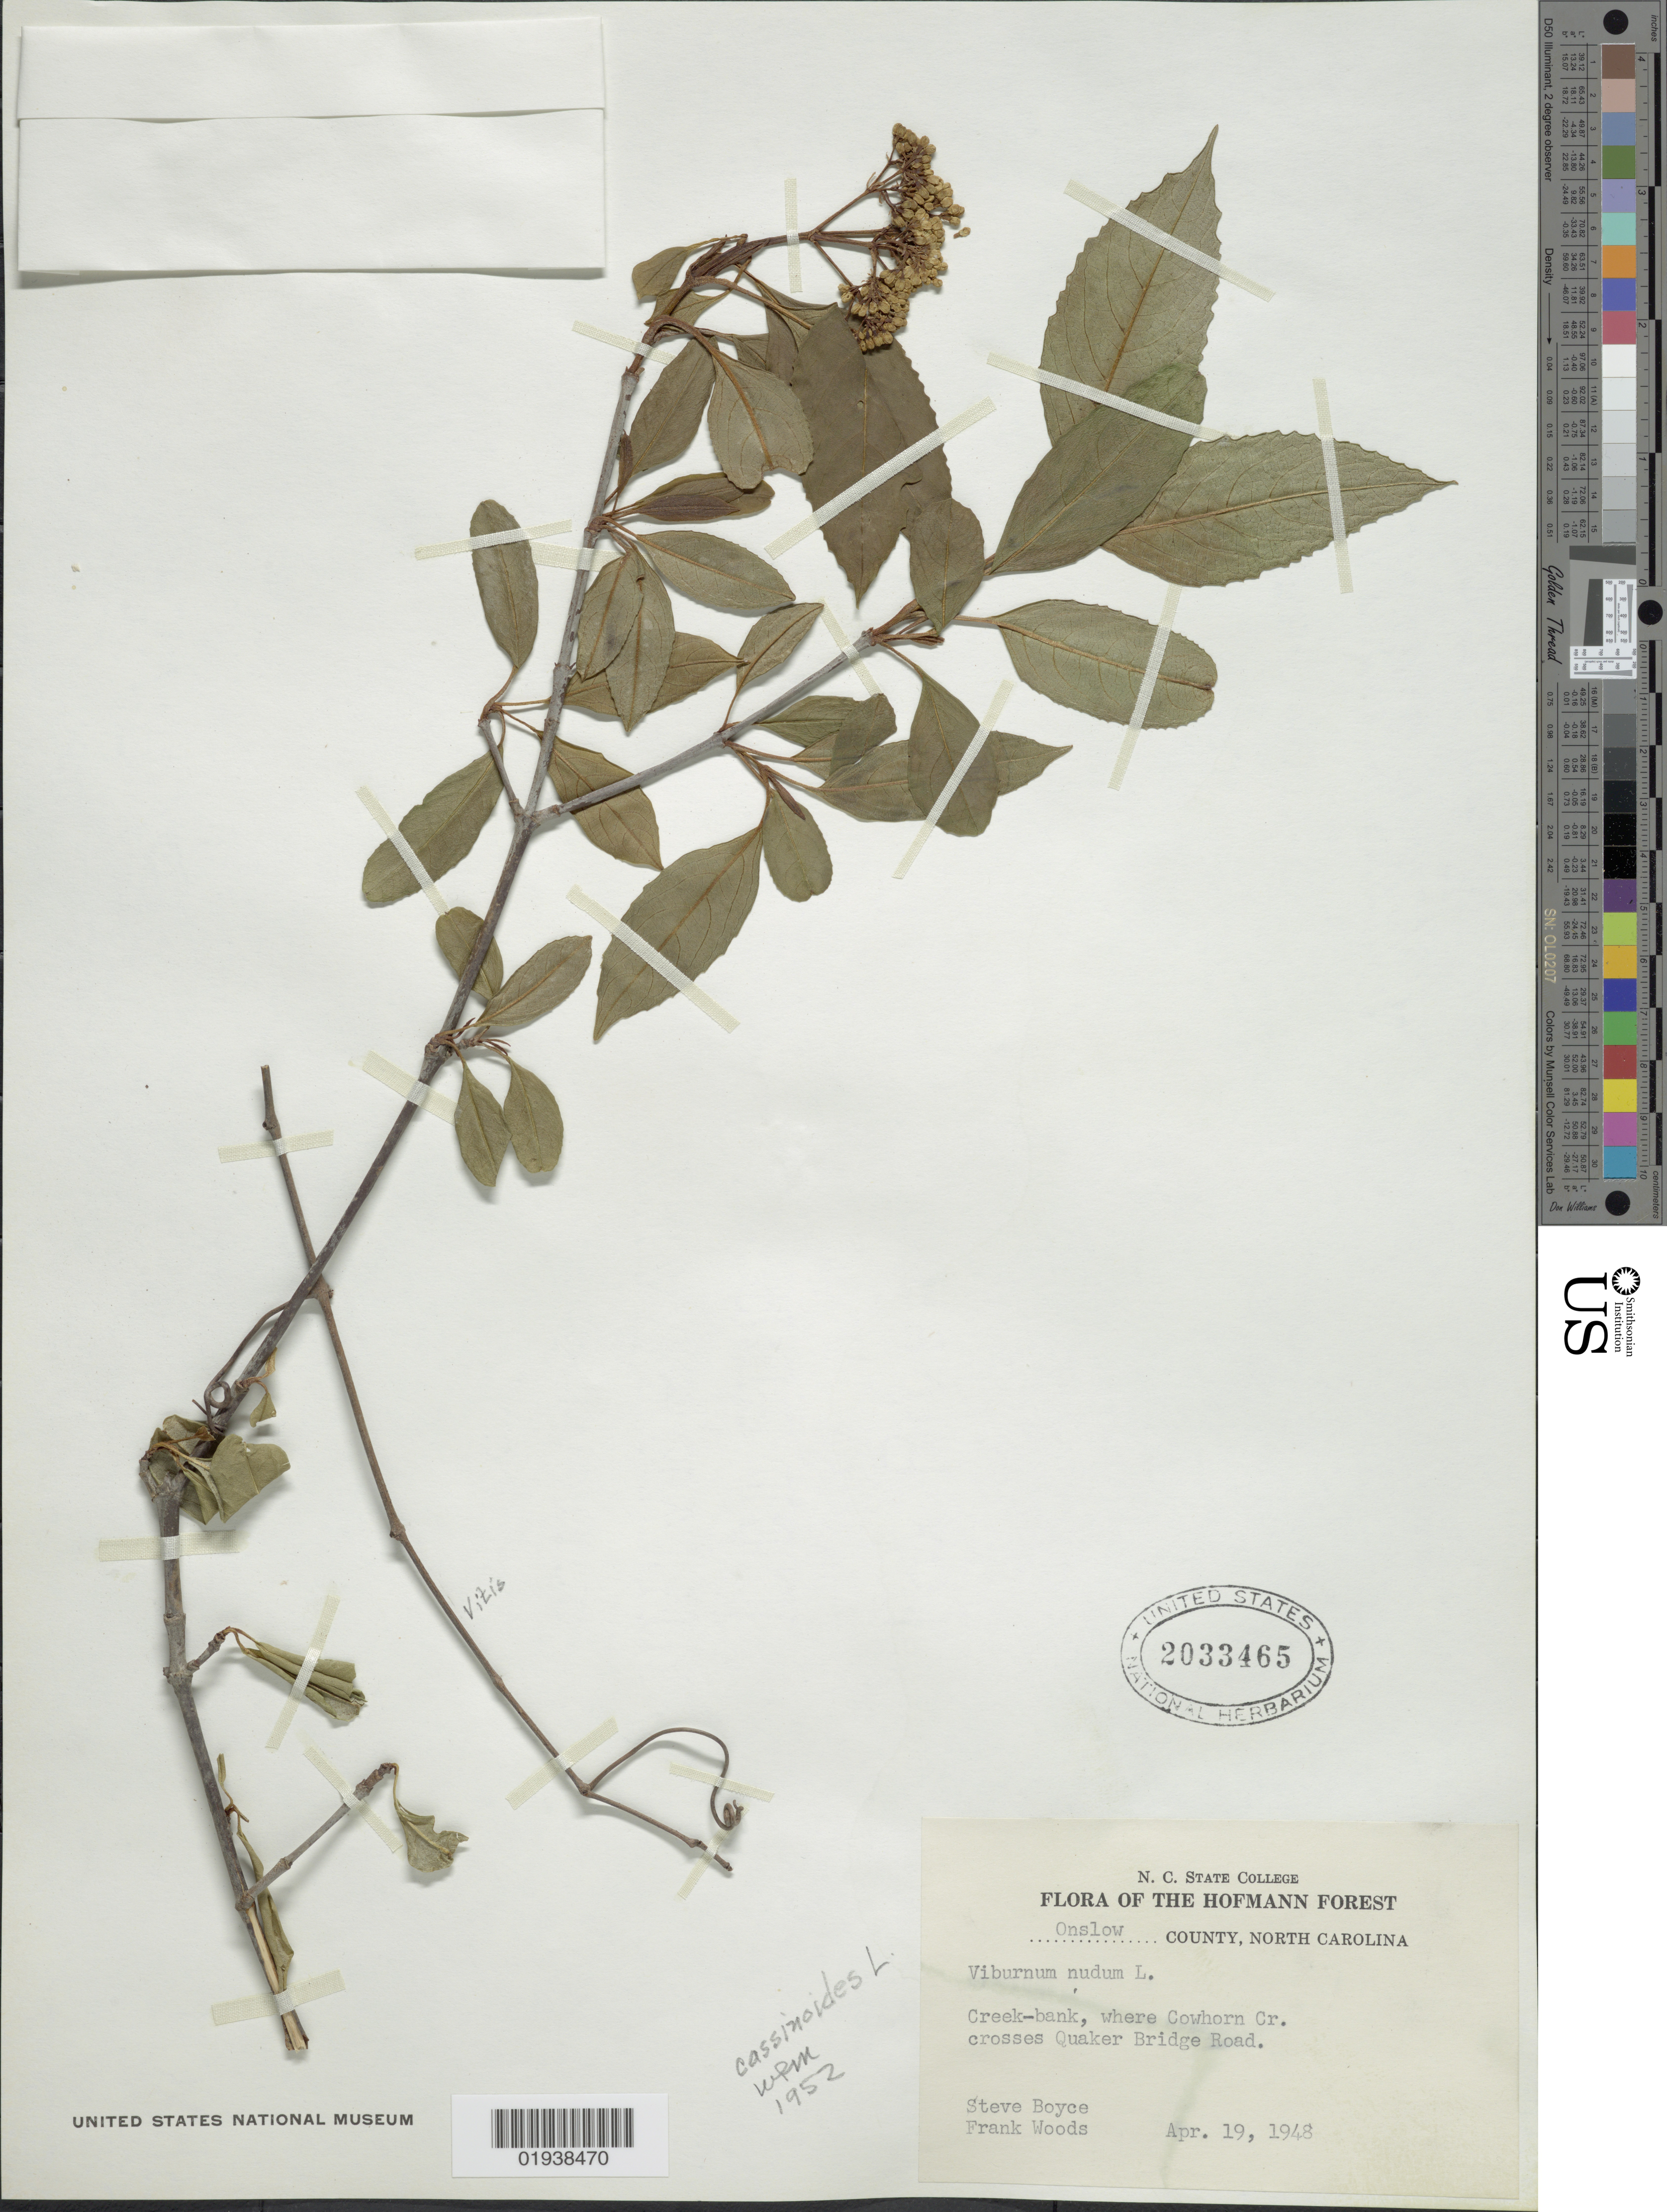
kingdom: Plantae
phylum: Tracheophyta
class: Magnoliopsida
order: Dipsacales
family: Viburnaceae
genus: Viburnum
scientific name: Viburnum cassinoides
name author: L.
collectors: S. Boyce & F. Woods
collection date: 1948-04-19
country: United States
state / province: North Carolina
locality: Hofmann Forest. Onslow County. Creek-bank, where Cowhorn Cr. crosses Quaker Bridge Road.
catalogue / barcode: US 2033465